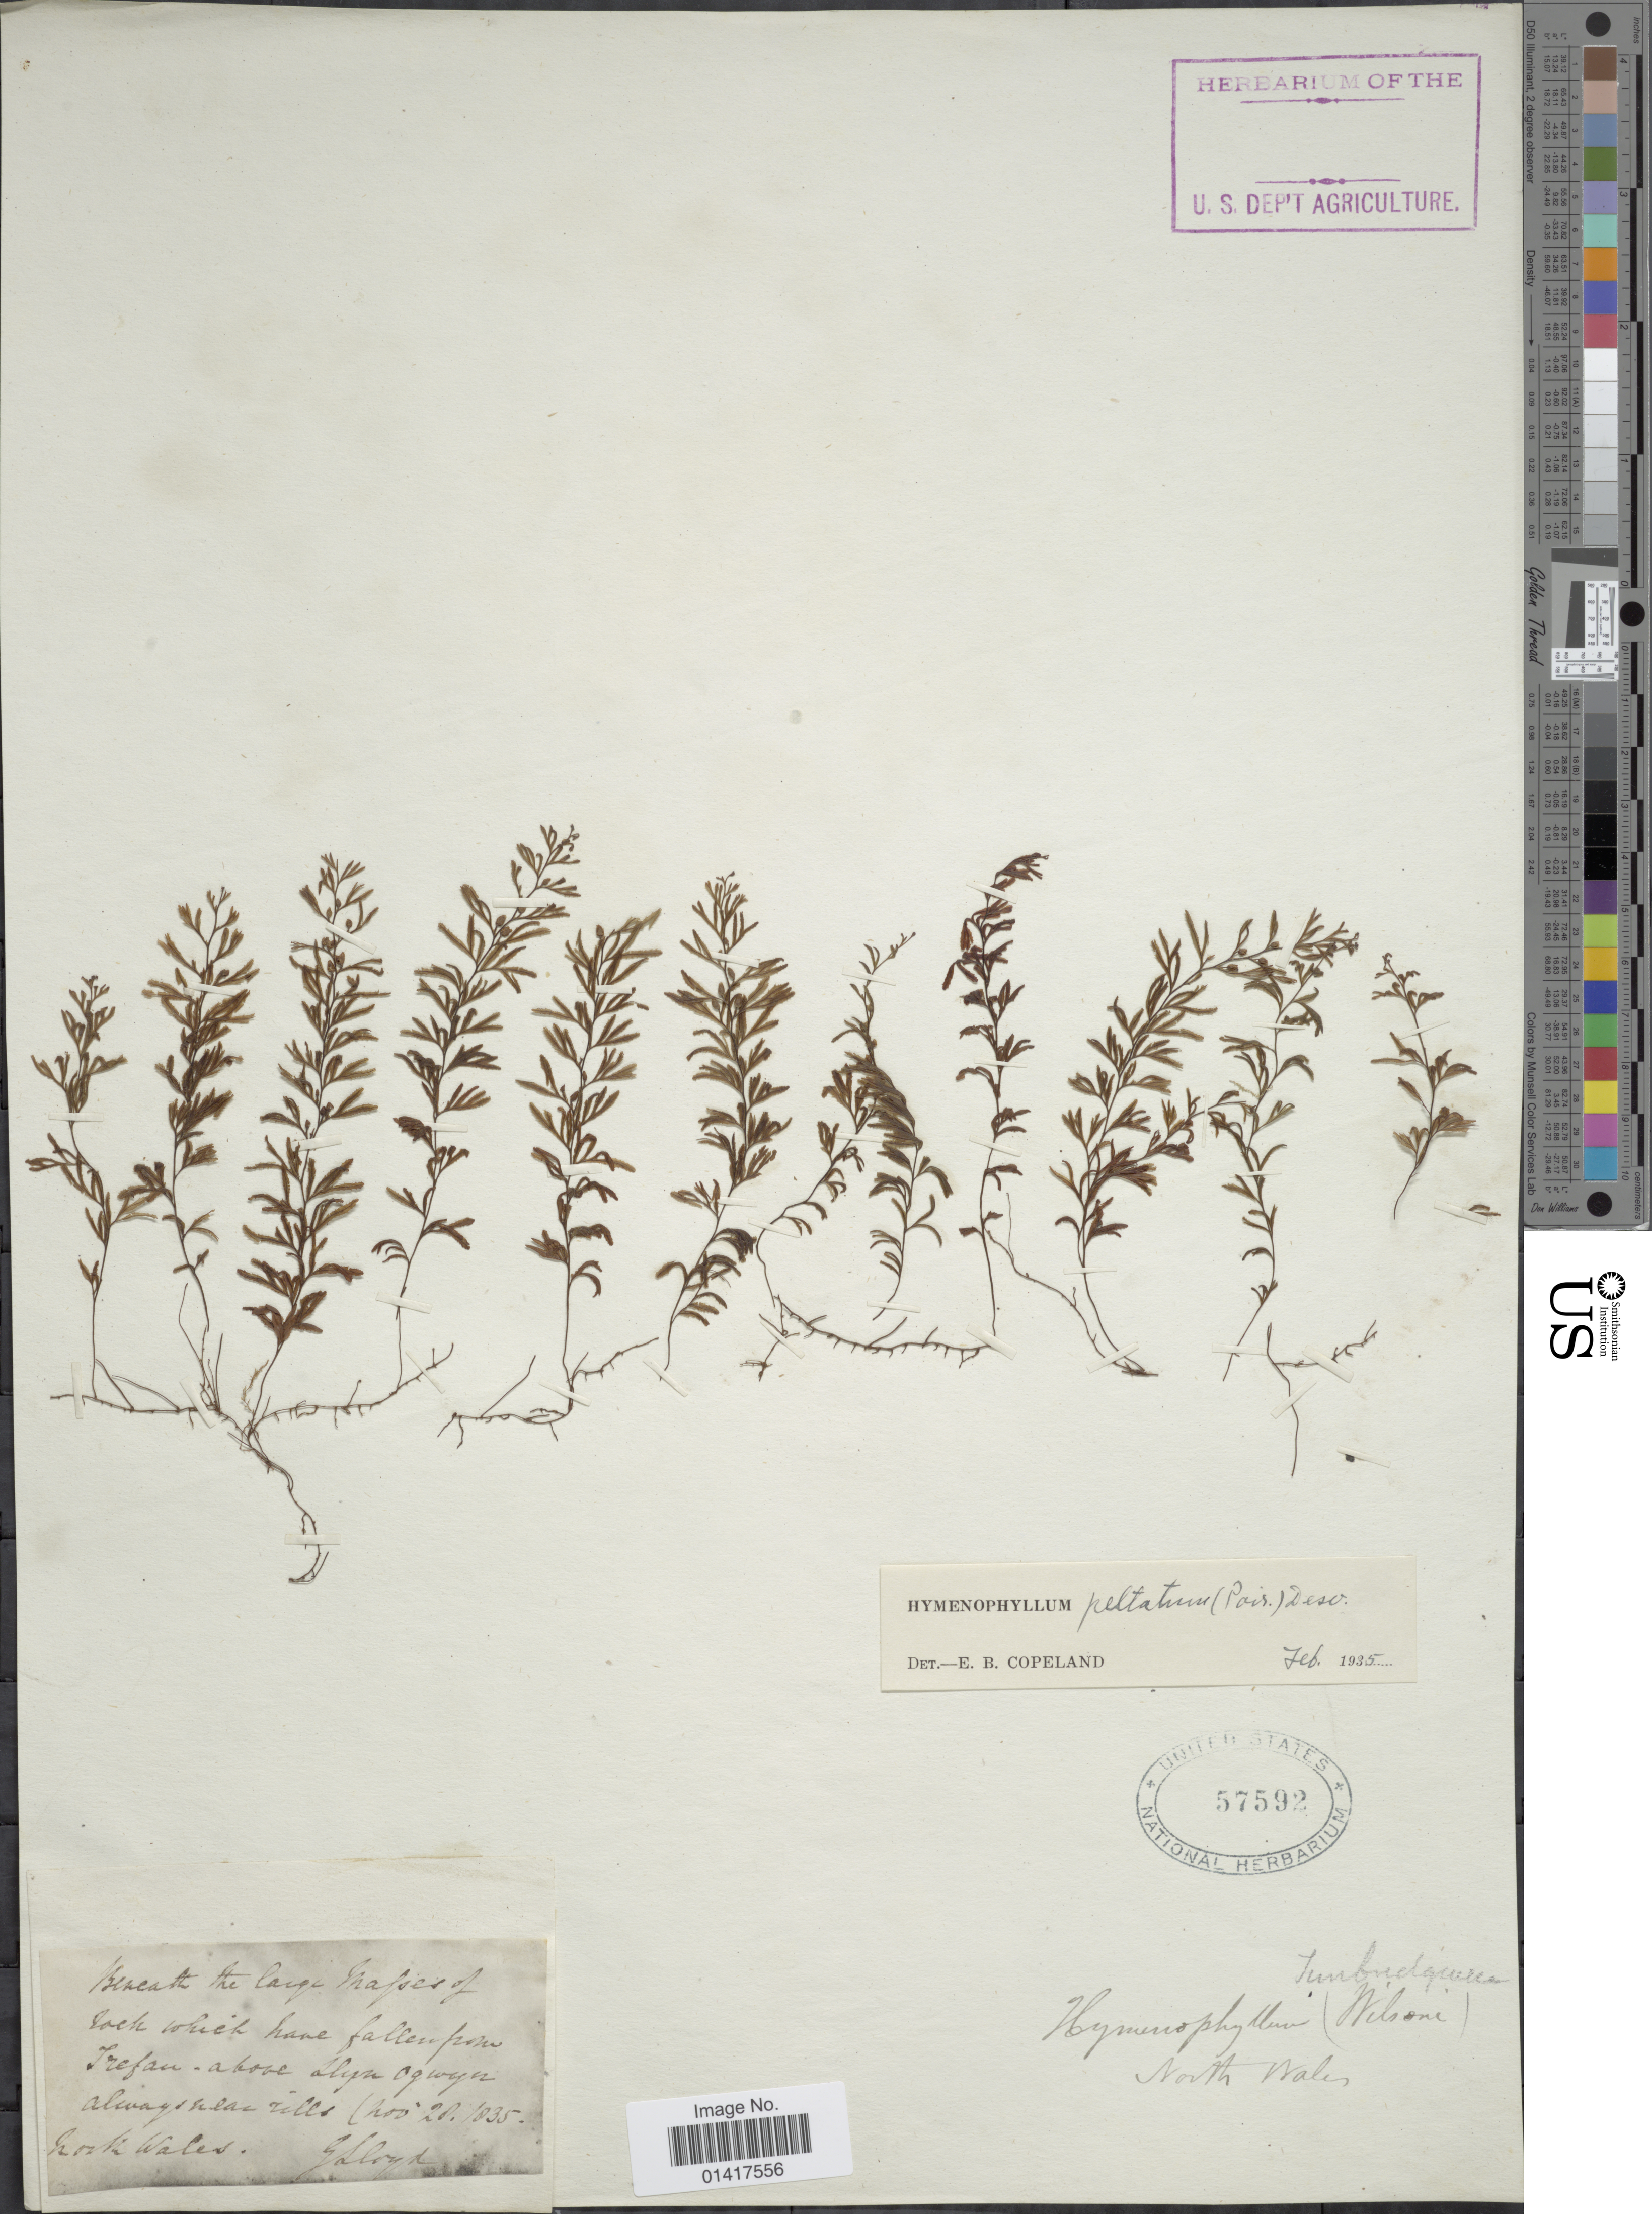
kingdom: Plantae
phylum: Tracheophyta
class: Polypodiopsida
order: Hymenophyllales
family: Hymenophyllaceae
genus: Hymenophyllum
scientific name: Hymenophyllum peltatum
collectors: C. G. Lloyd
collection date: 1835-11-28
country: United Kingdom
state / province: Wales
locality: Trefan (Tryfan), above Llyn Ogwyn. North Wales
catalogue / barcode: US 57592